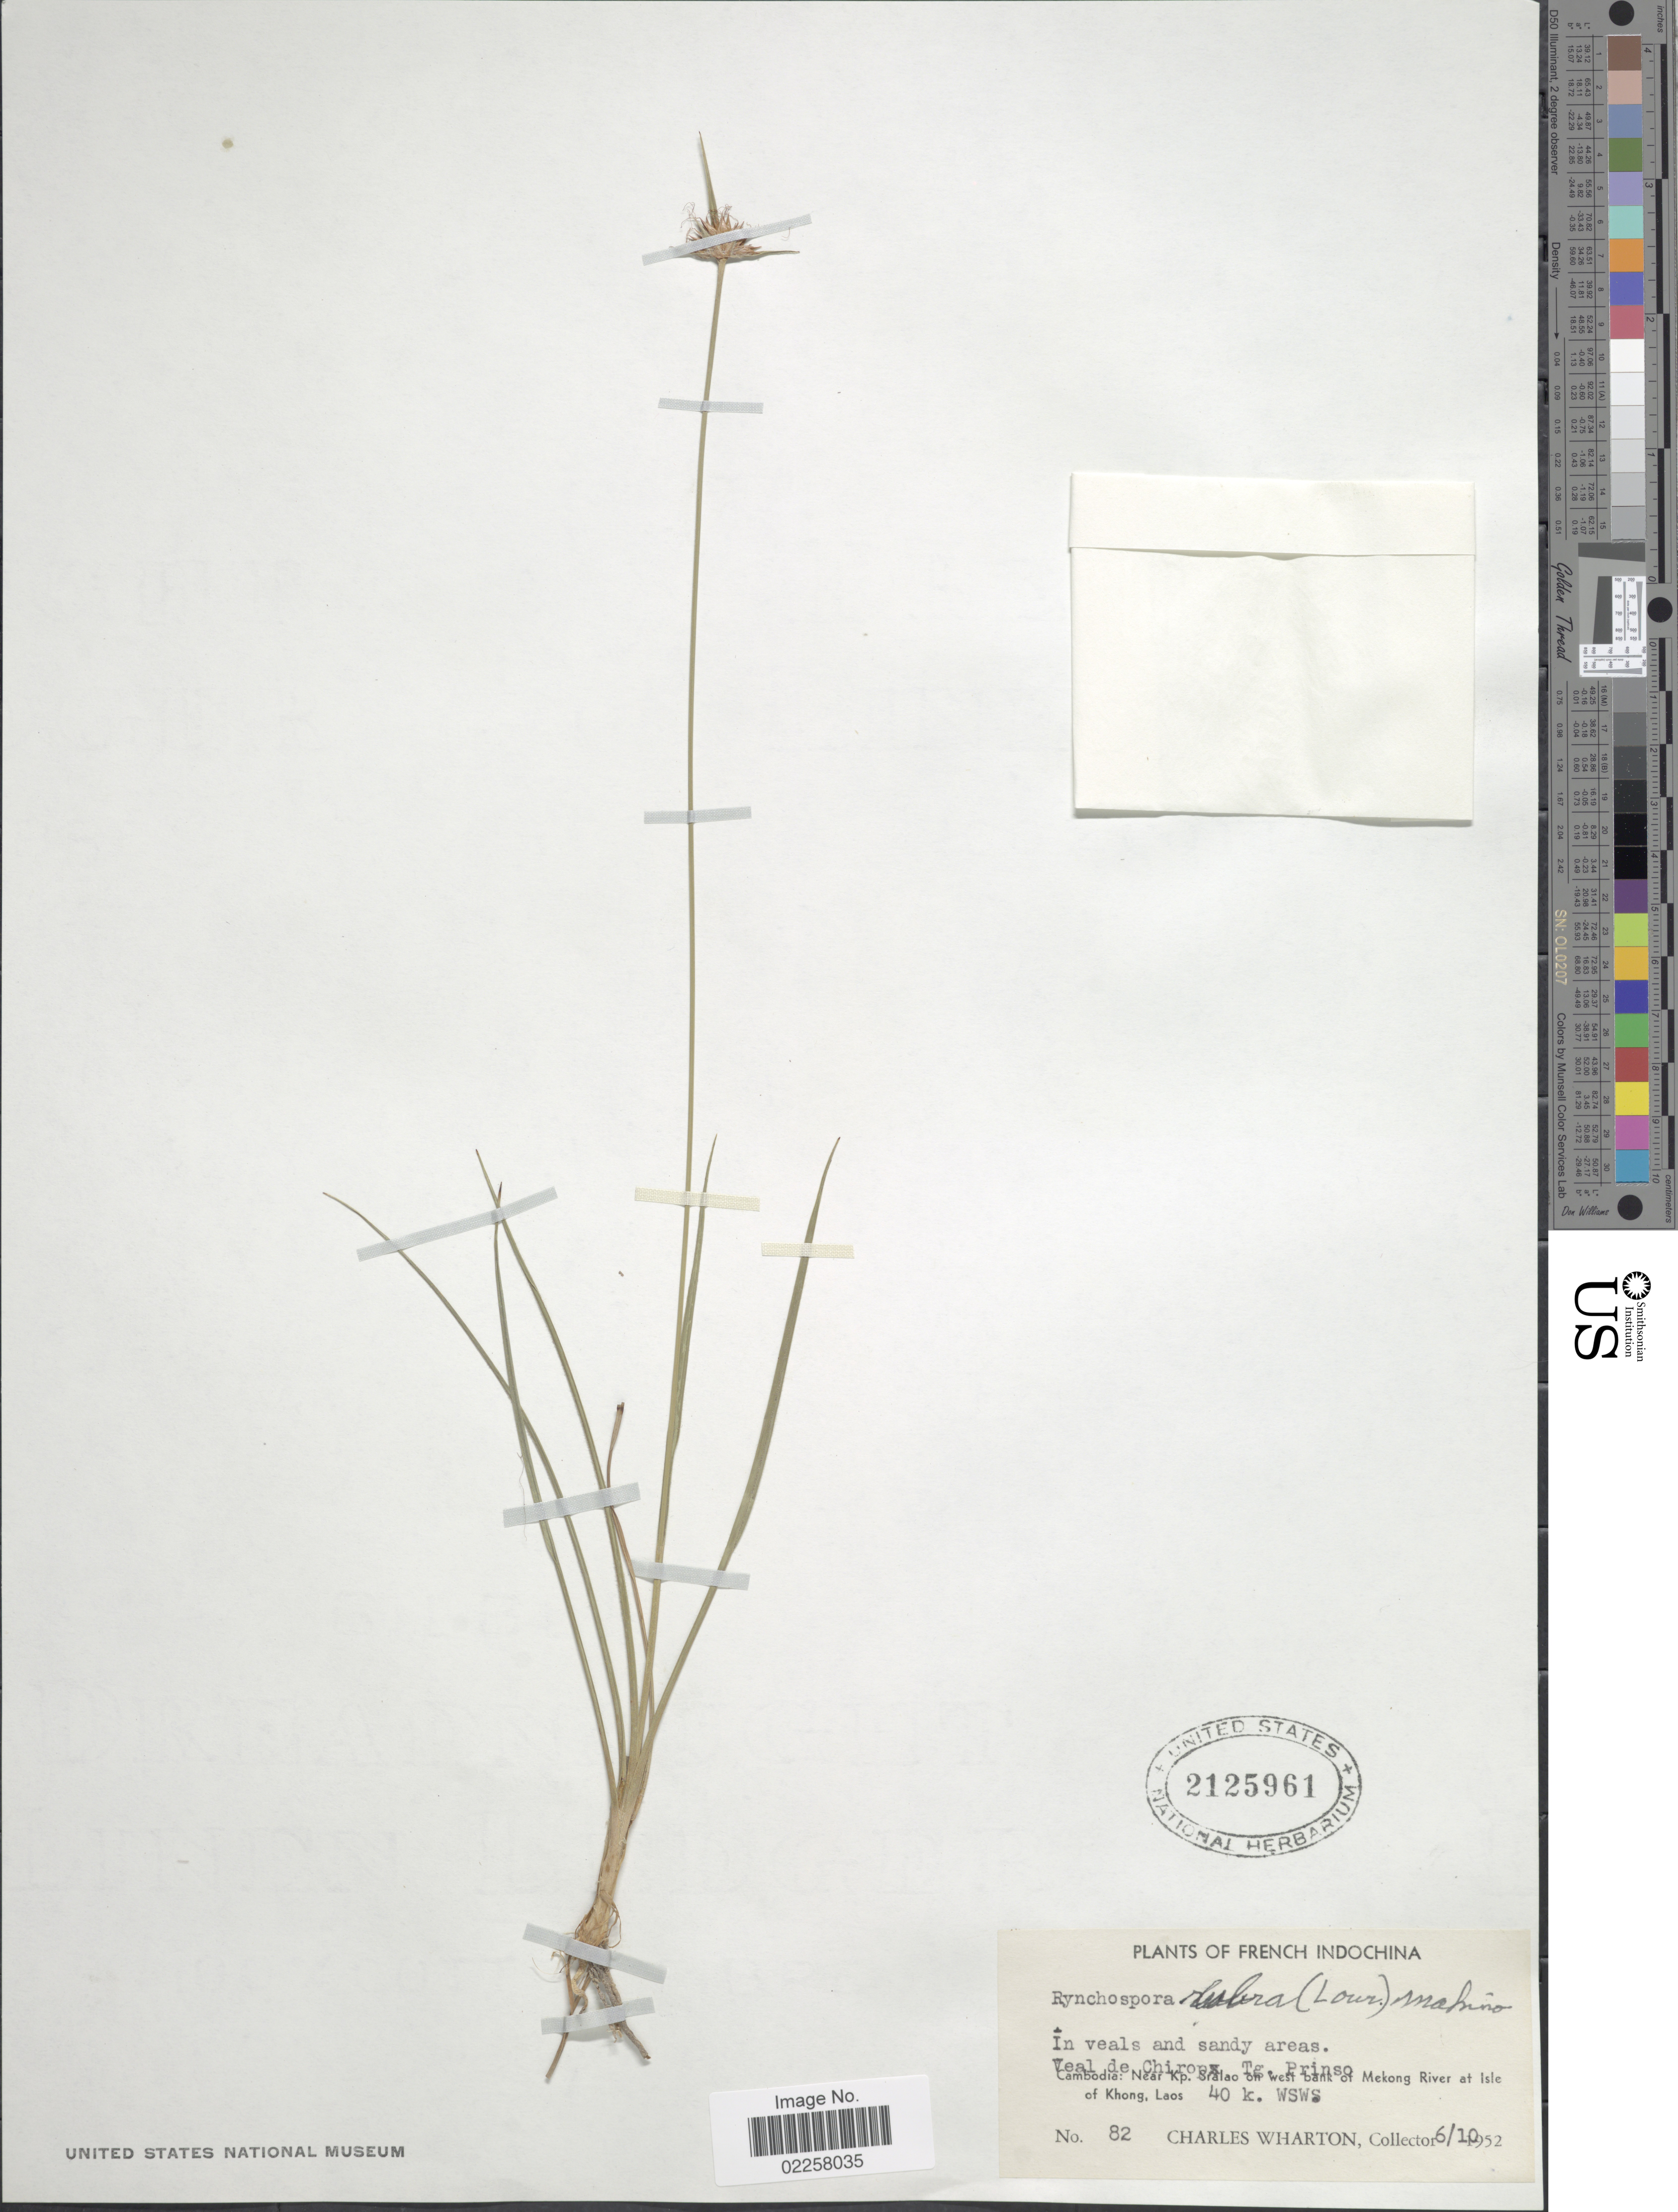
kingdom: Plantae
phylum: Tracheophyta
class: Liliopsida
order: Poales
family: Cyperaceae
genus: Rhynchospora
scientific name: Rhynchospora rubra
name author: (Lour.) Makino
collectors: C. Wharton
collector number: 82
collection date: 1952-10-06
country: Cambodia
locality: Near Kp. Sralao on west bank of Mekong River at Isle of Khong, Laos. 40 k. WSW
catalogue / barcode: US 2125961